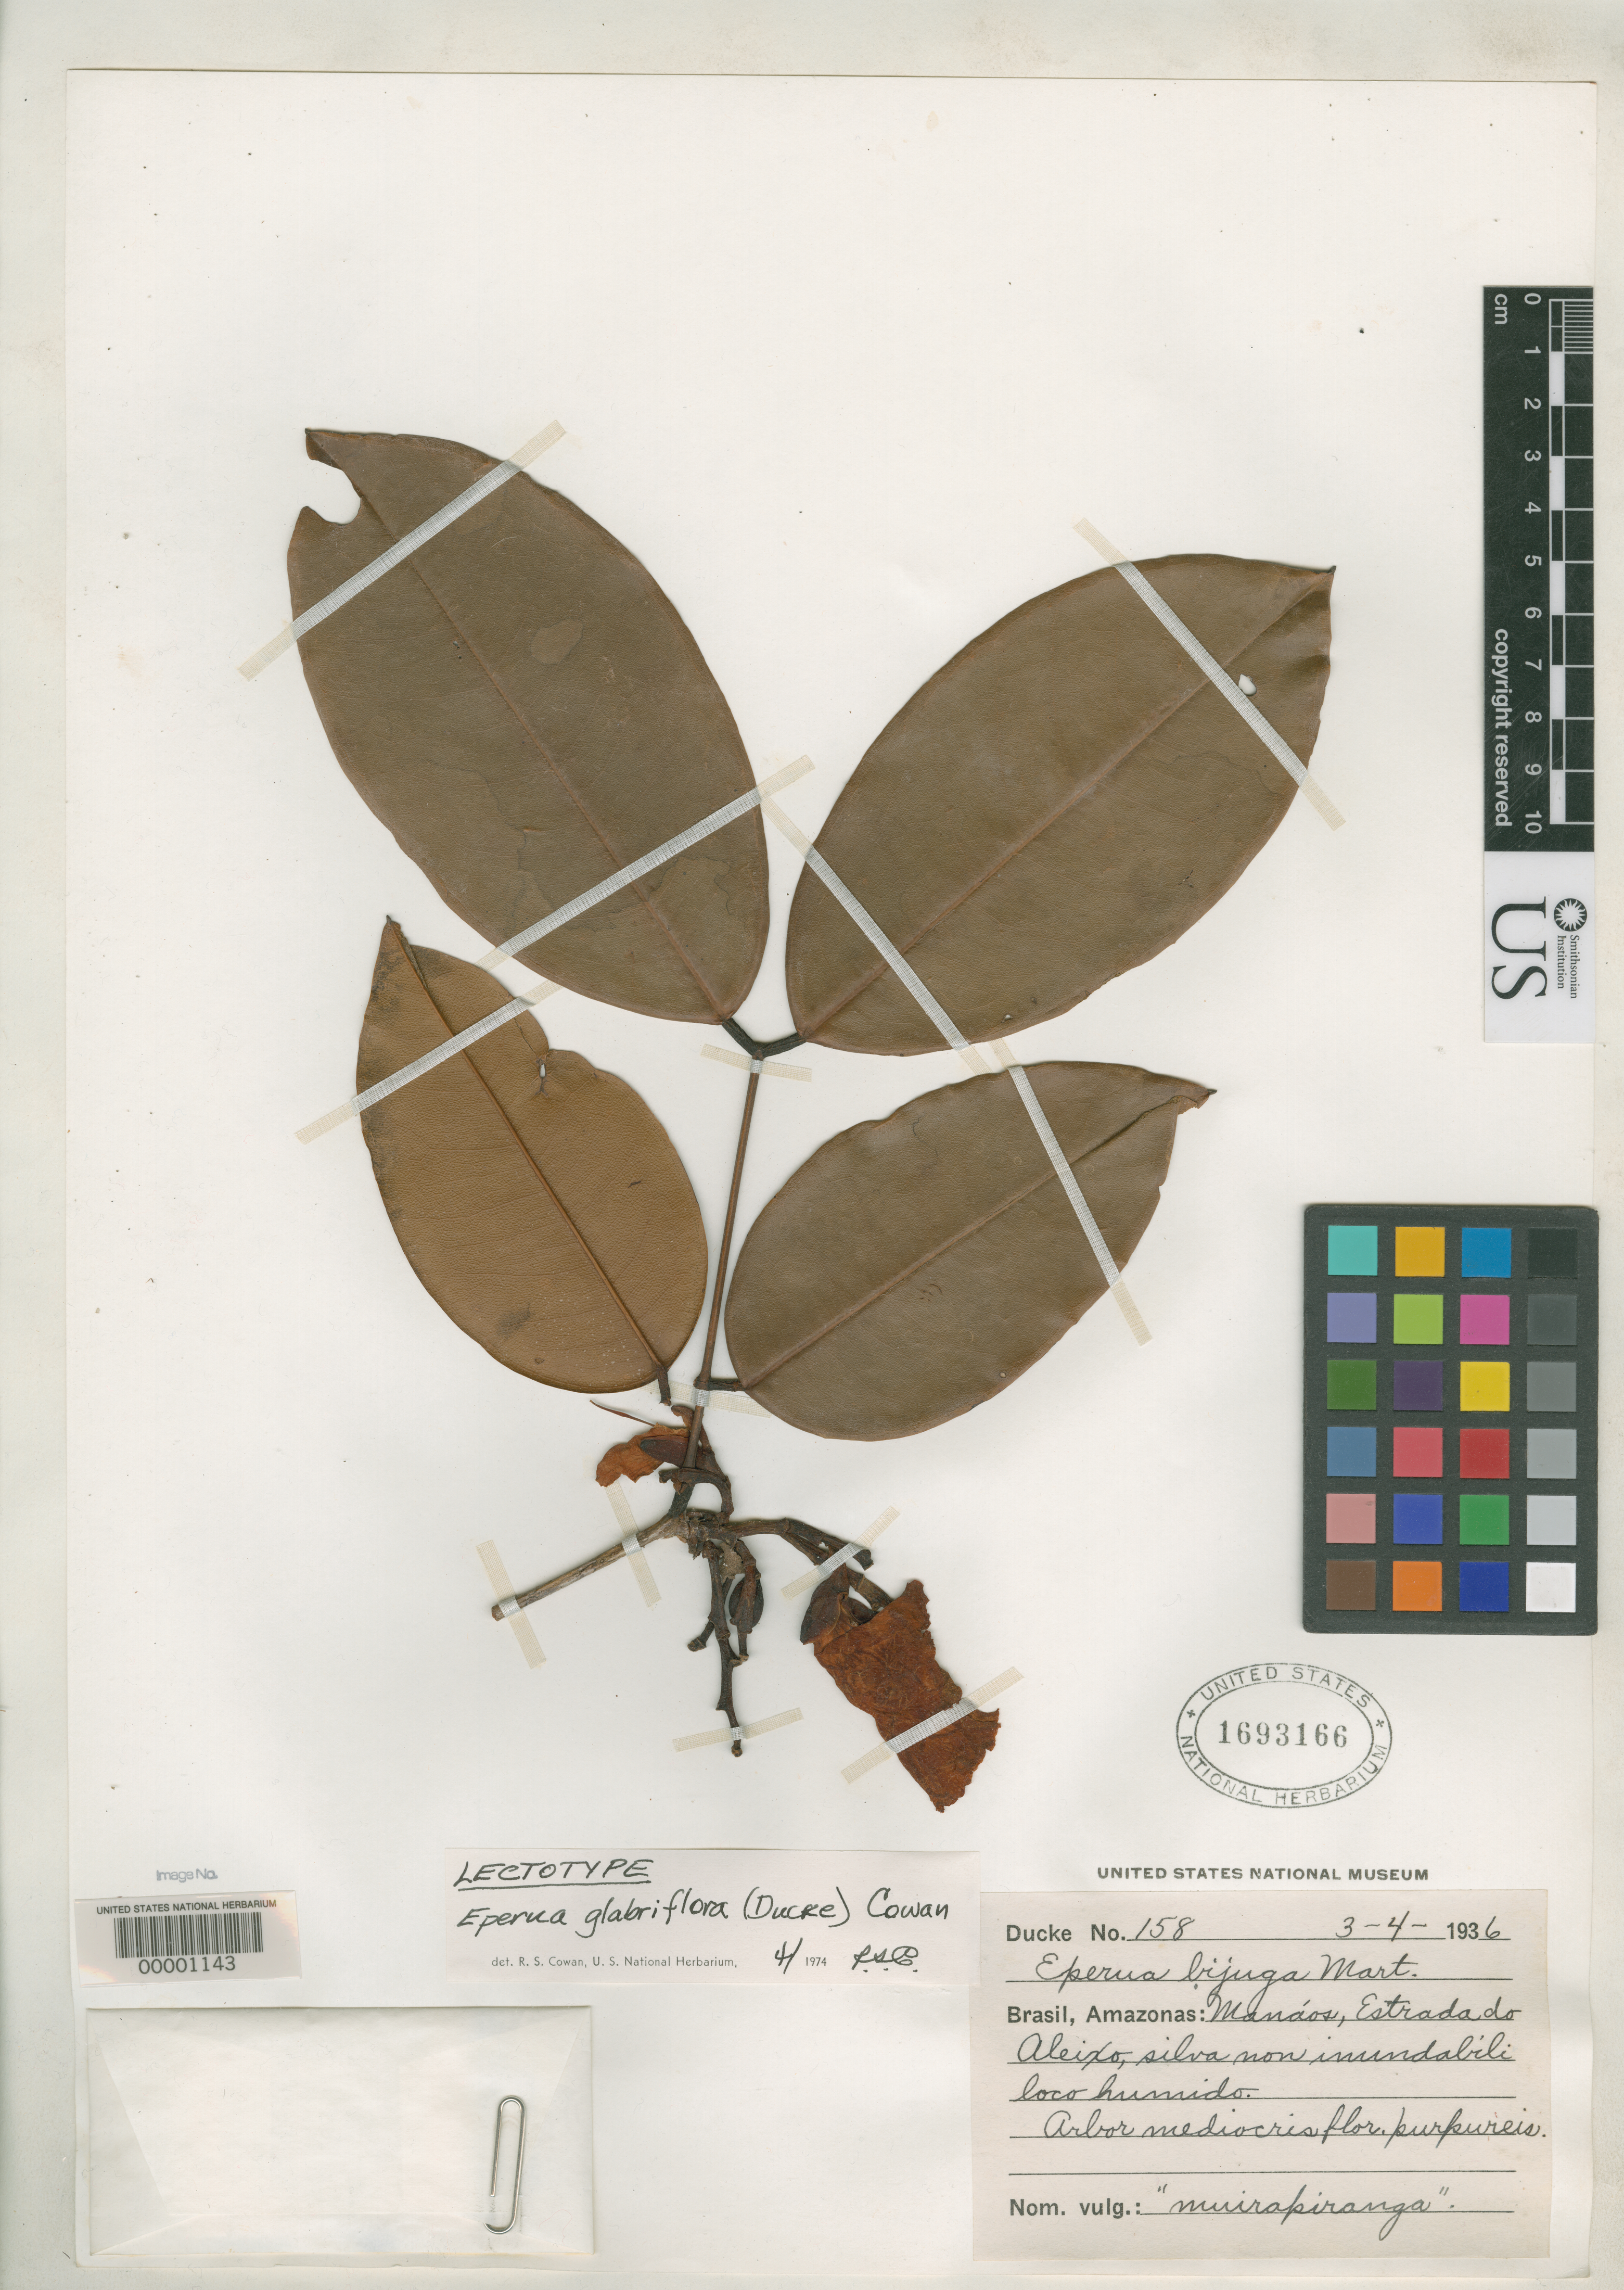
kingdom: Plantae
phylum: Tracheophyta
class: Magnoliopsida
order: Fabales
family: Fabaceae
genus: Eperua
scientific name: Eperua bijuga var. glabriflora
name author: Ducke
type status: Lectotype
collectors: A. Ducke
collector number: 158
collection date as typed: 03 Apr 1936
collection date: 1936-04-03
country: Brazil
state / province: Amazonas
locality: Manaos, estrada do Aleixo.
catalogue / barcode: US 1693166